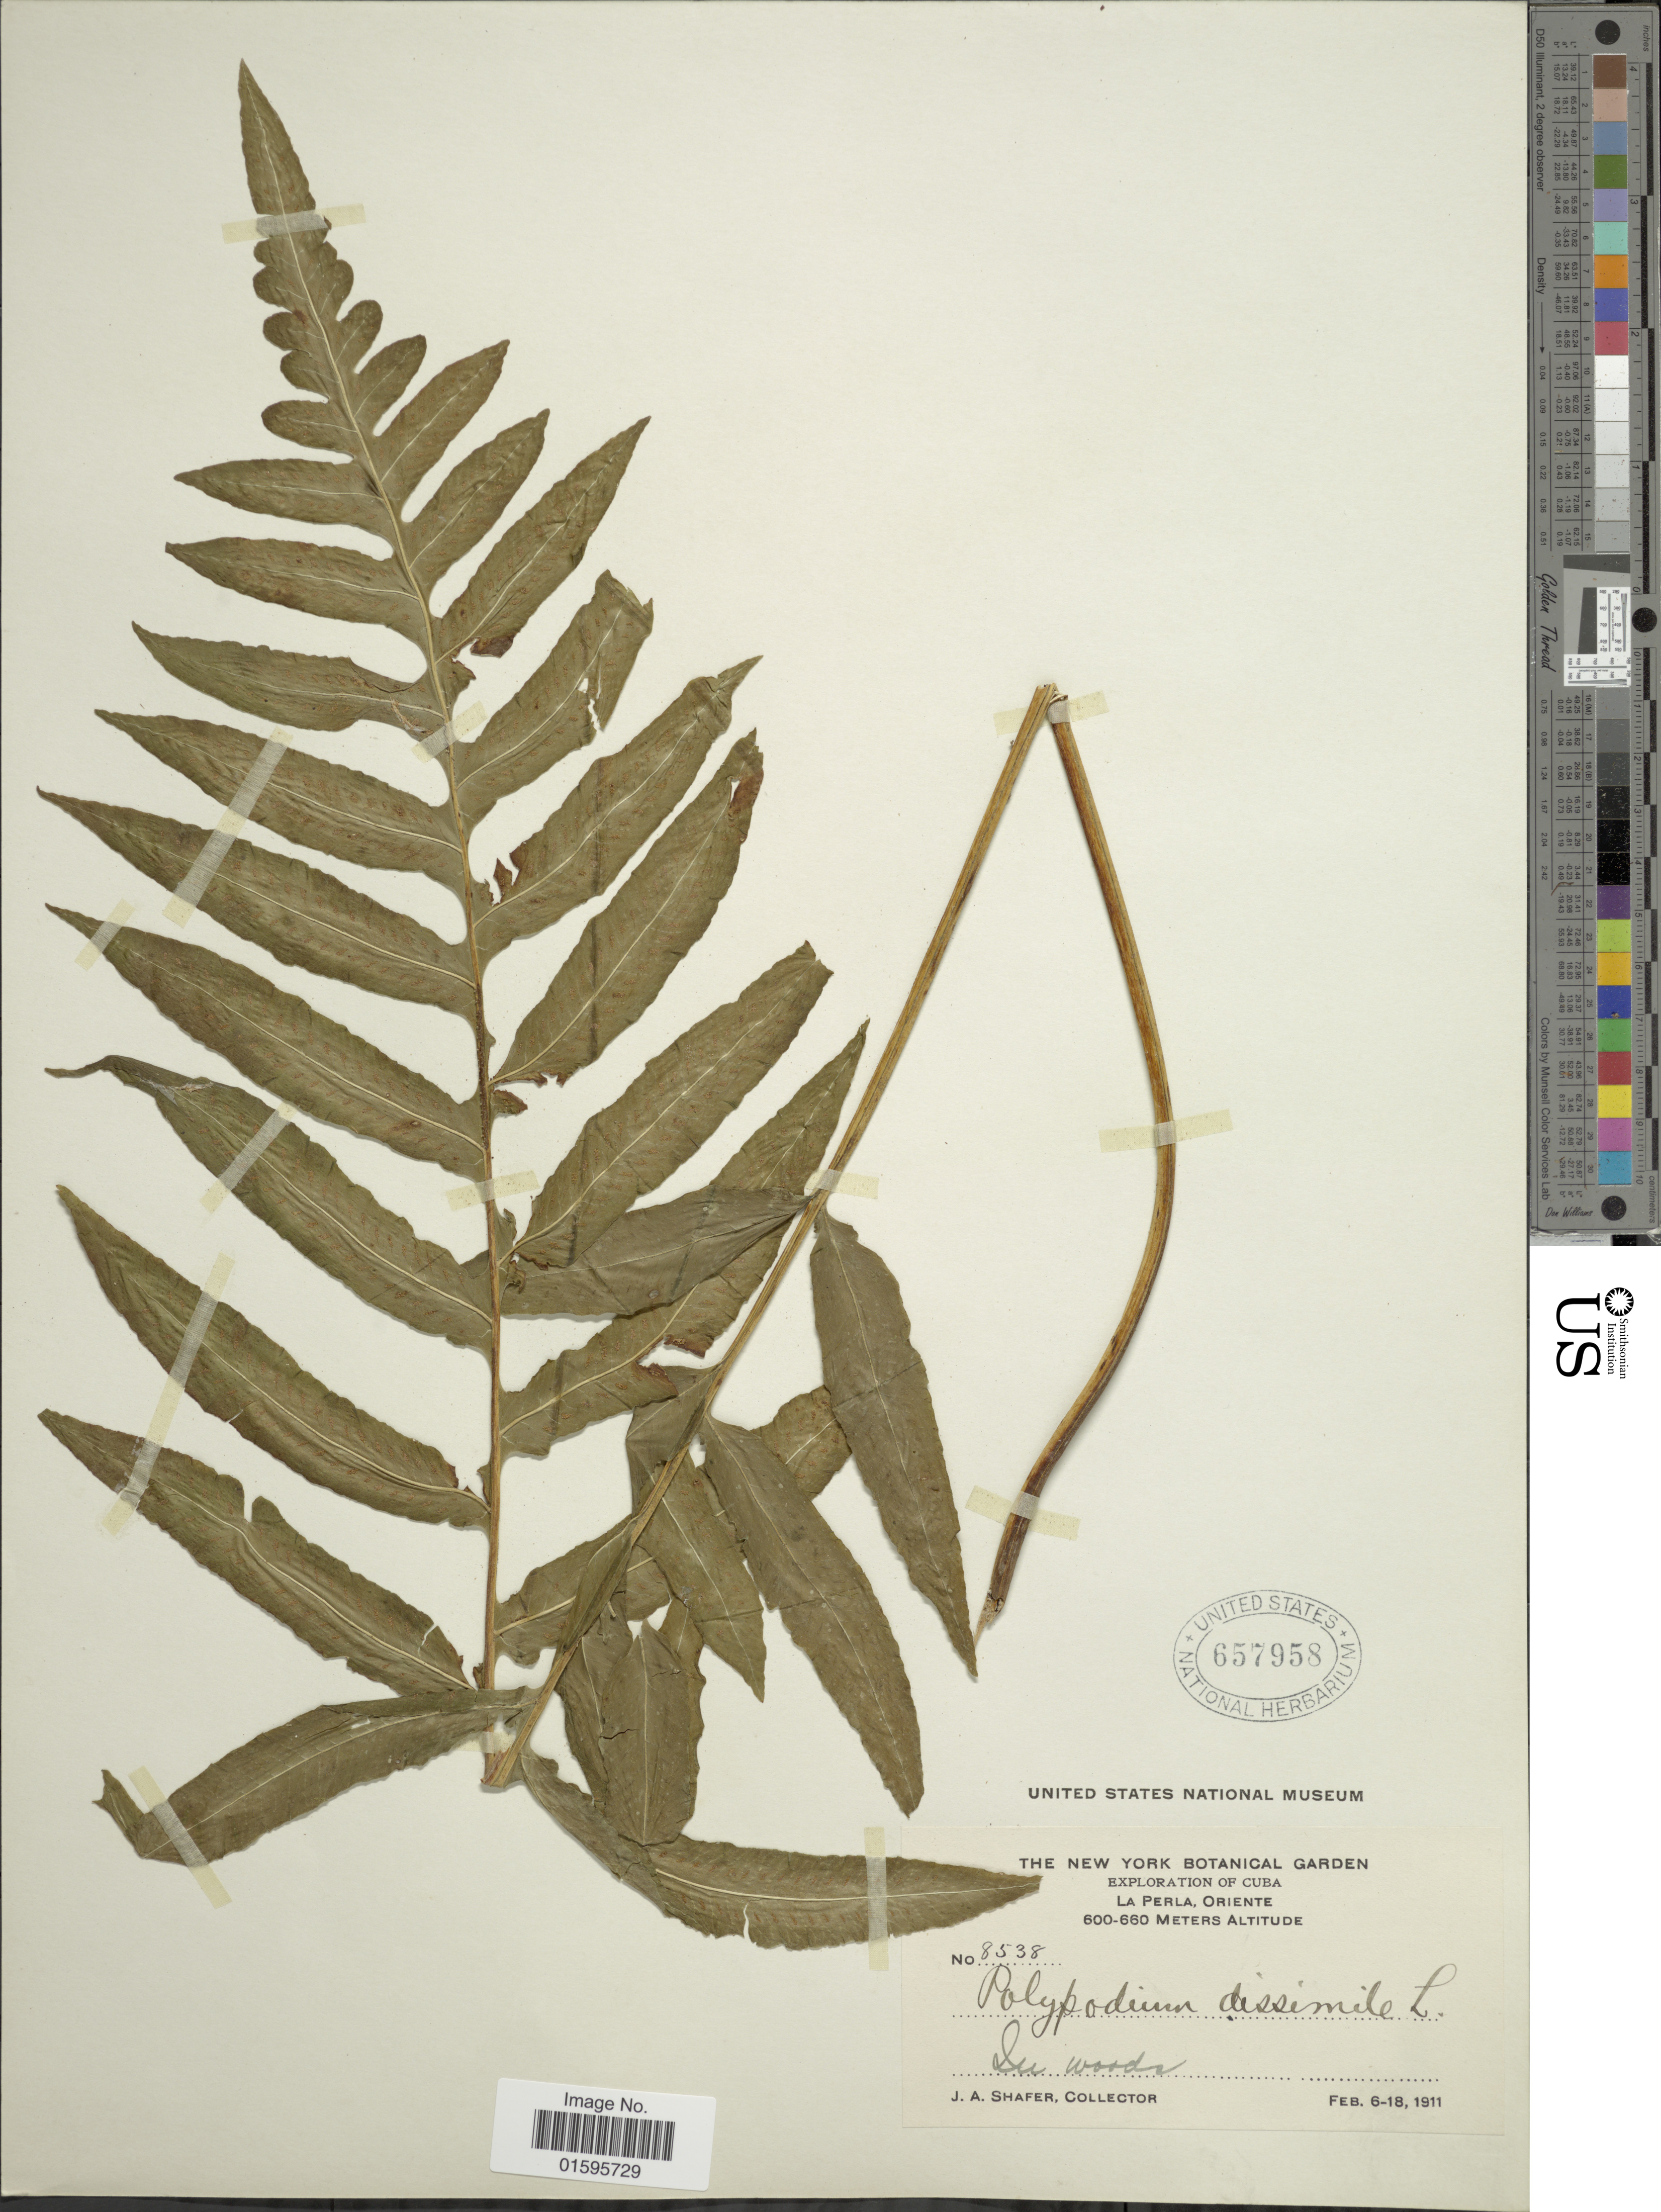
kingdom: Plantae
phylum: Tracheophyta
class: Polypodiopsida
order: Polypodiales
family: Polypodiaceae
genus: Polypodium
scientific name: Polypodium dulce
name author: Poir.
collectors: J. A. Shafer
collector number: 8538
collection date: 1911-02-06/1911-02-18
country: Cuba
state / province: Oriente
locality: La Perla, Oriente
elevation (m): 600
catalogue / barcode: US 657958